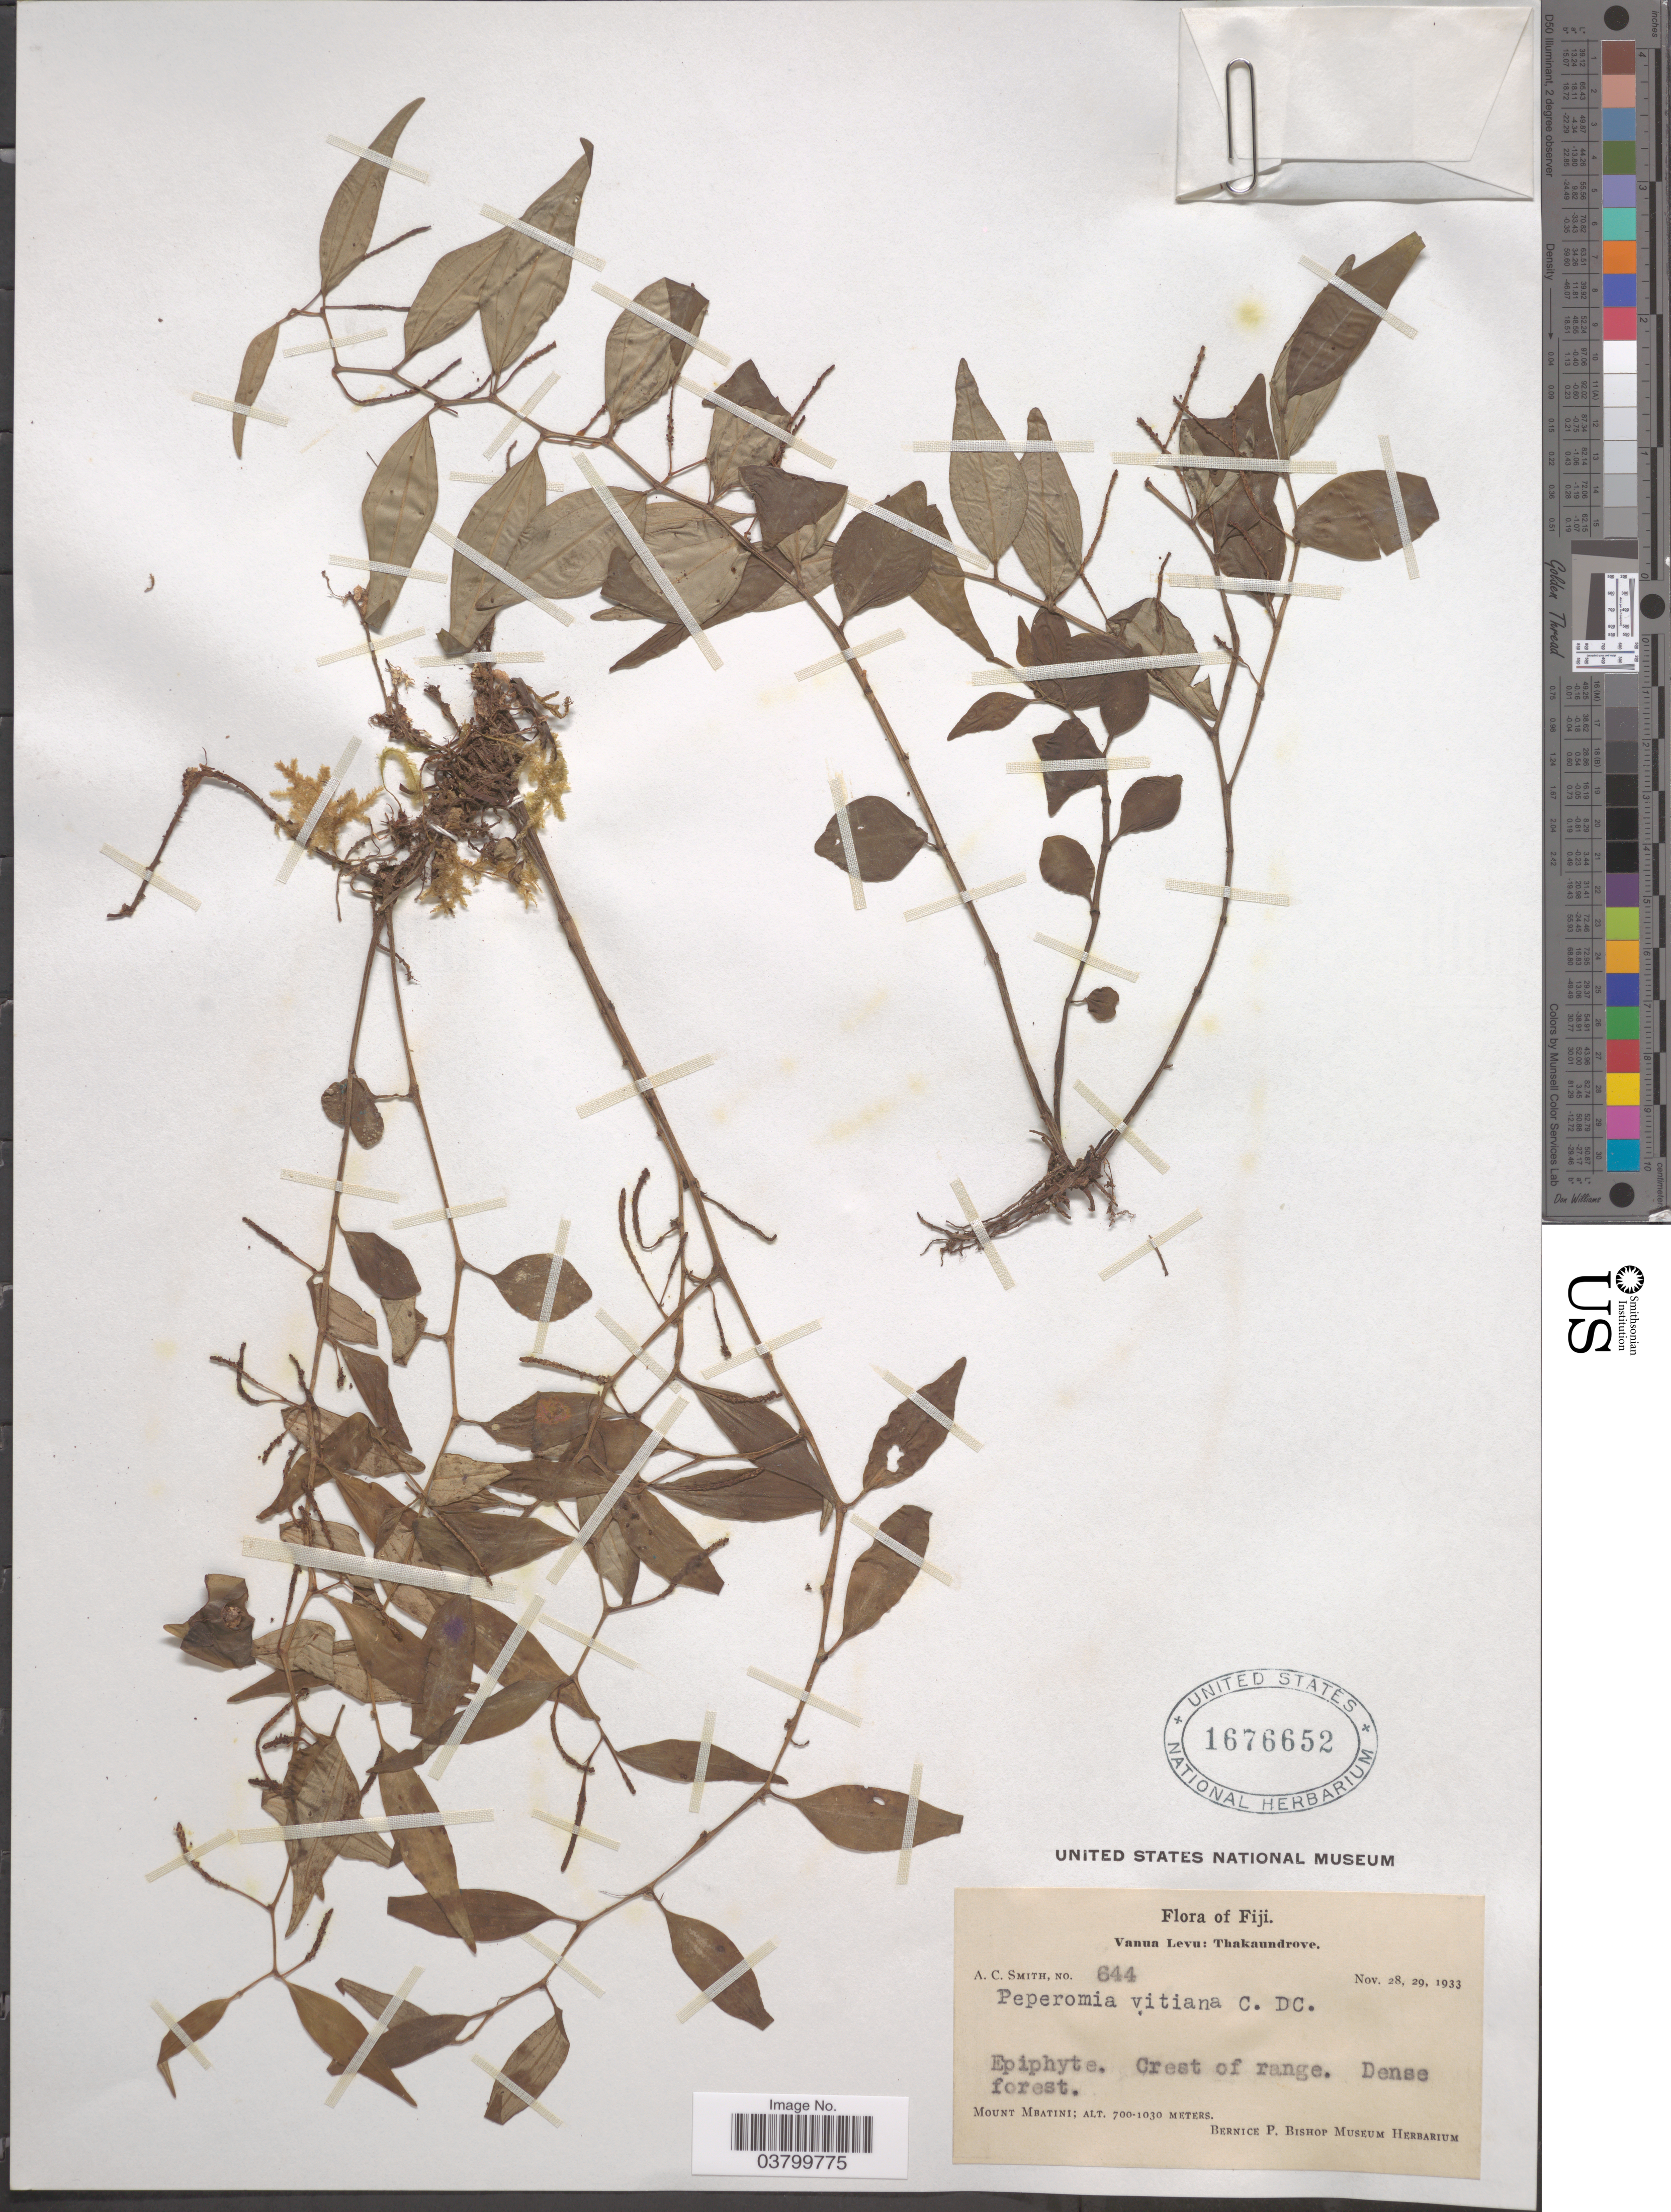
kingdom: Plantae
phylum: Tracheophyta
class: Magnoliopsida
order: Piperales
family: Piperaceae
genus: Peperomia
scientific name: Peperomia vitiana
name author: C. DC.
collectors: A. C. Smith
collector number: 644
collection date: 1933-11-28/1933-11-29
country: Fiji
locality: Vanua Levu: Thakaundrove. Crest of range. Mount Mbatini.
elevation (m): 700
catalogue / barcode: US 1676652